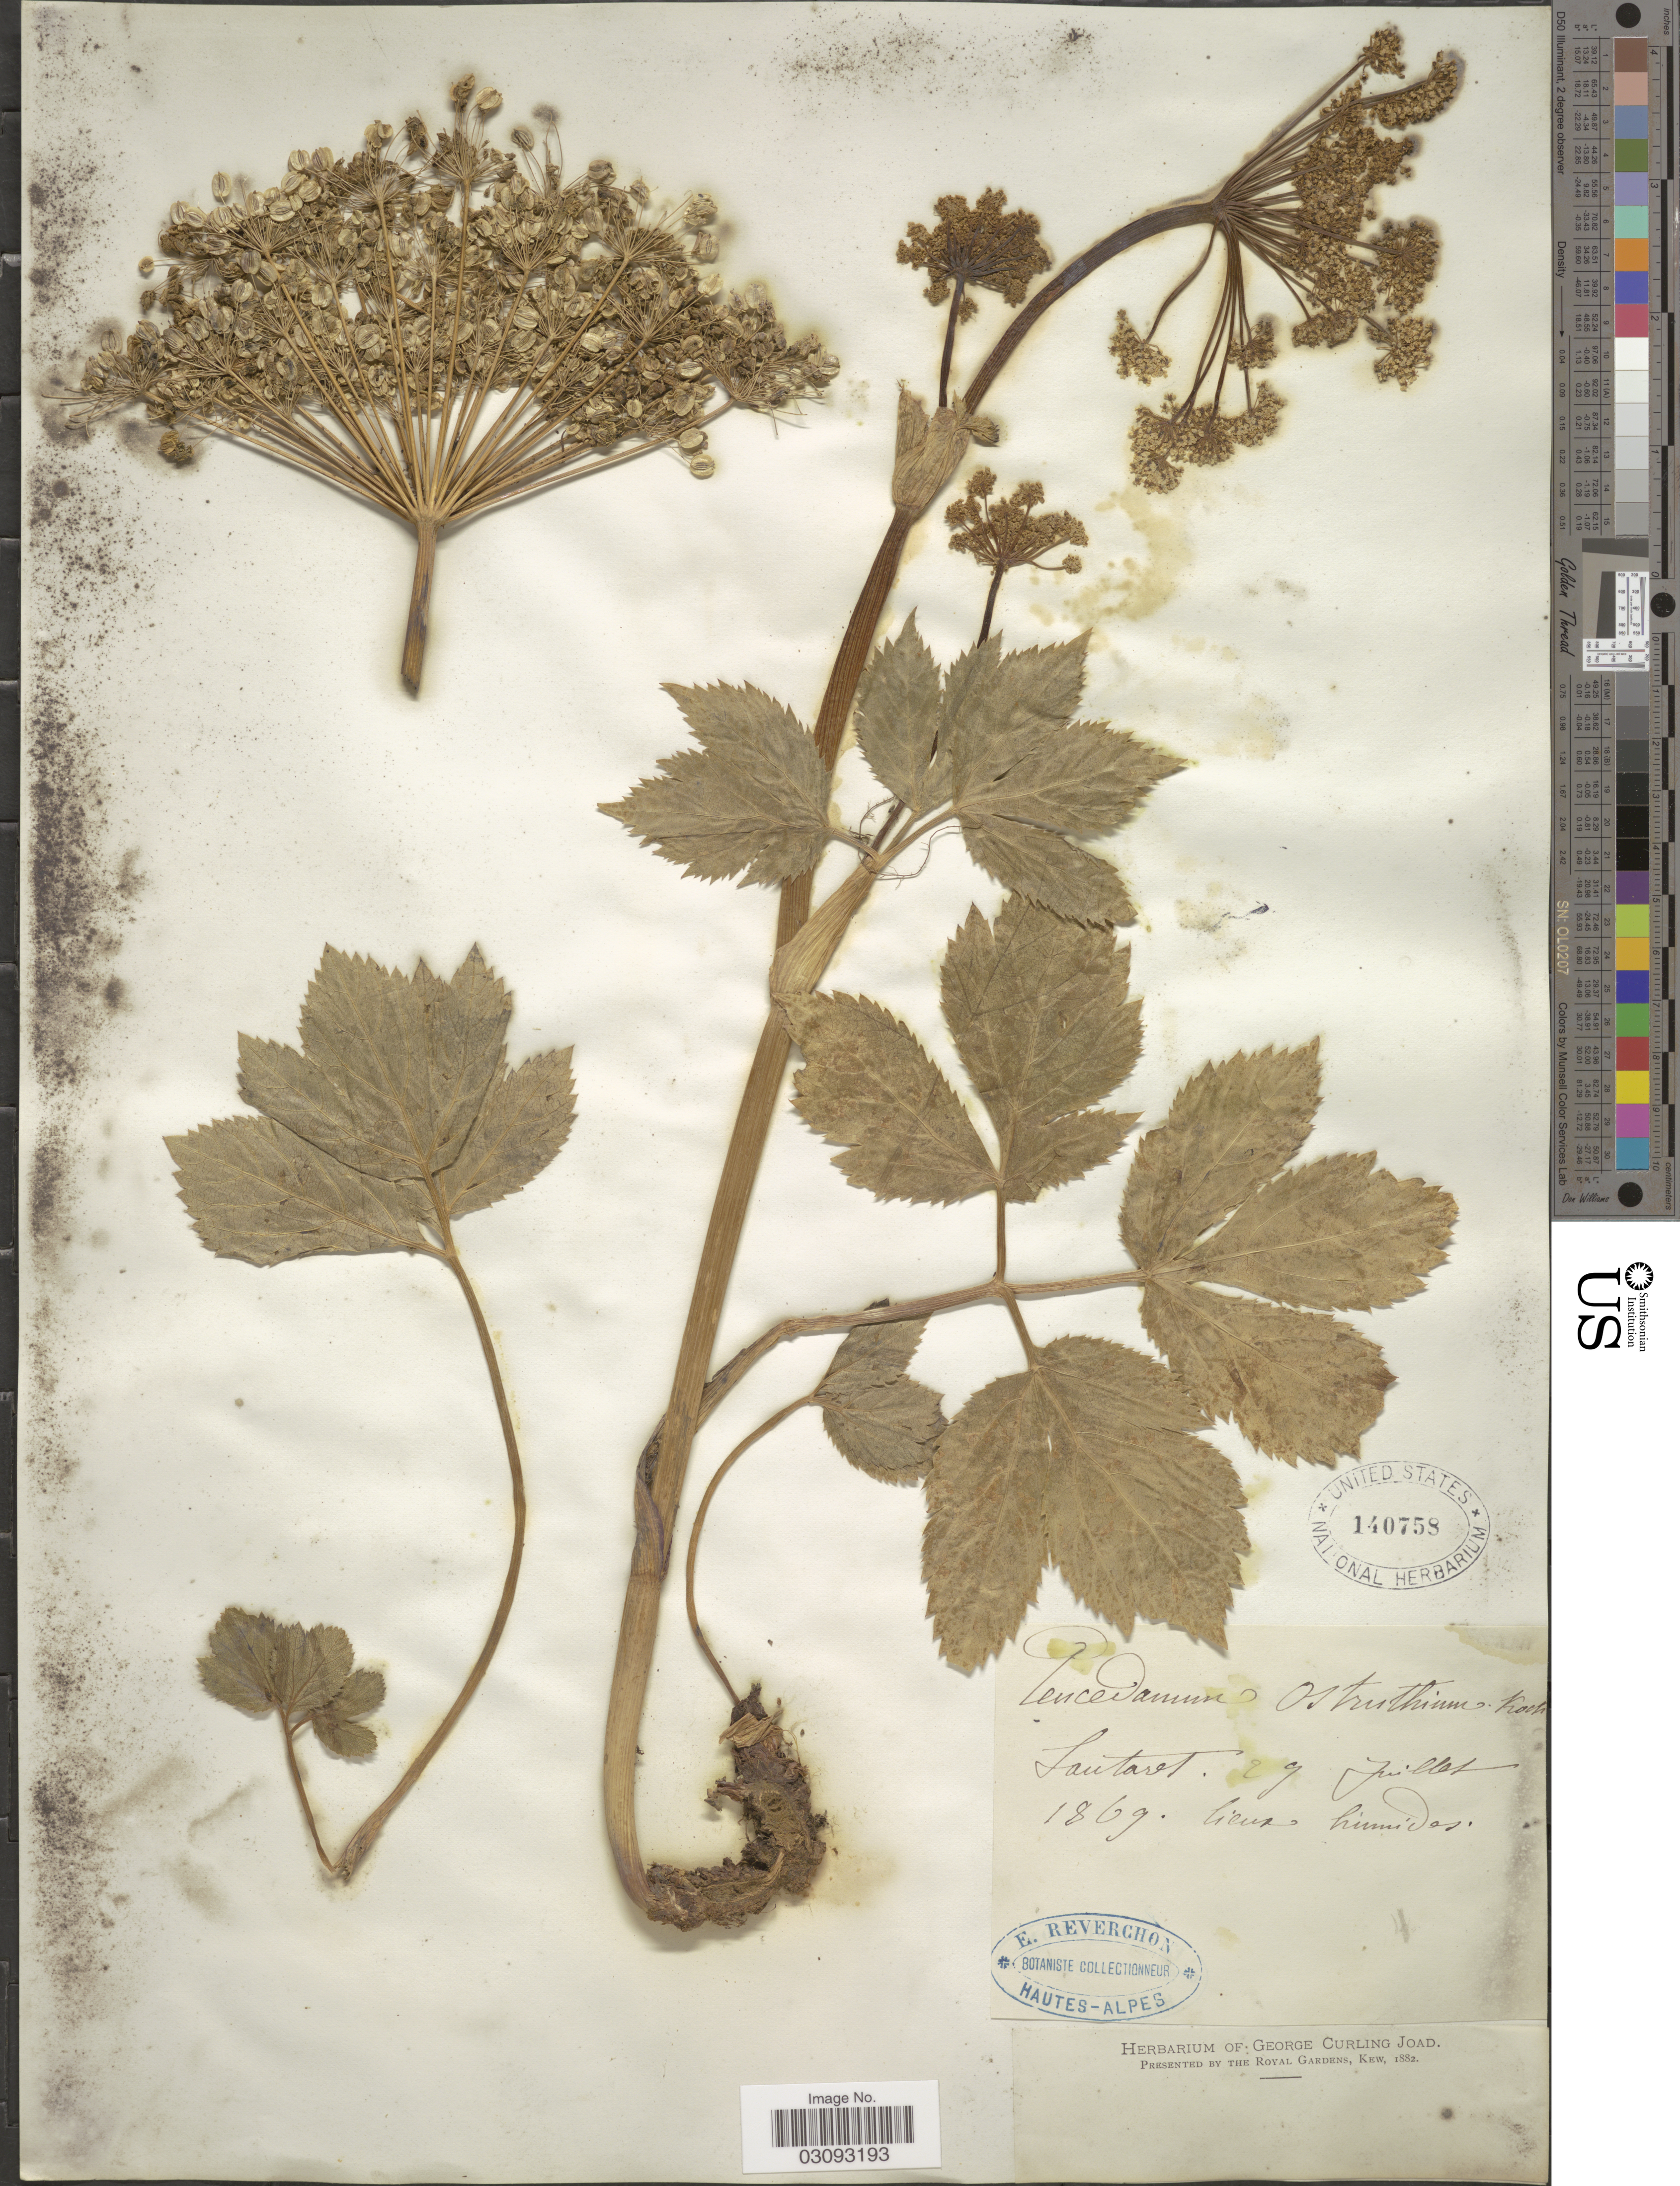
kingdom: Plantae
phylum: Tracheophyta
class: Magnoliopsida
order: Apiales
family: Apiaceae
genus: Imperatoria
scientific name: Imperatoria ostruthium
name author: L.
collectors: E. Reverchon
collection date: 1869-07-29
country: France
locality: Lautaret.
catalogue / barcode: US 140758